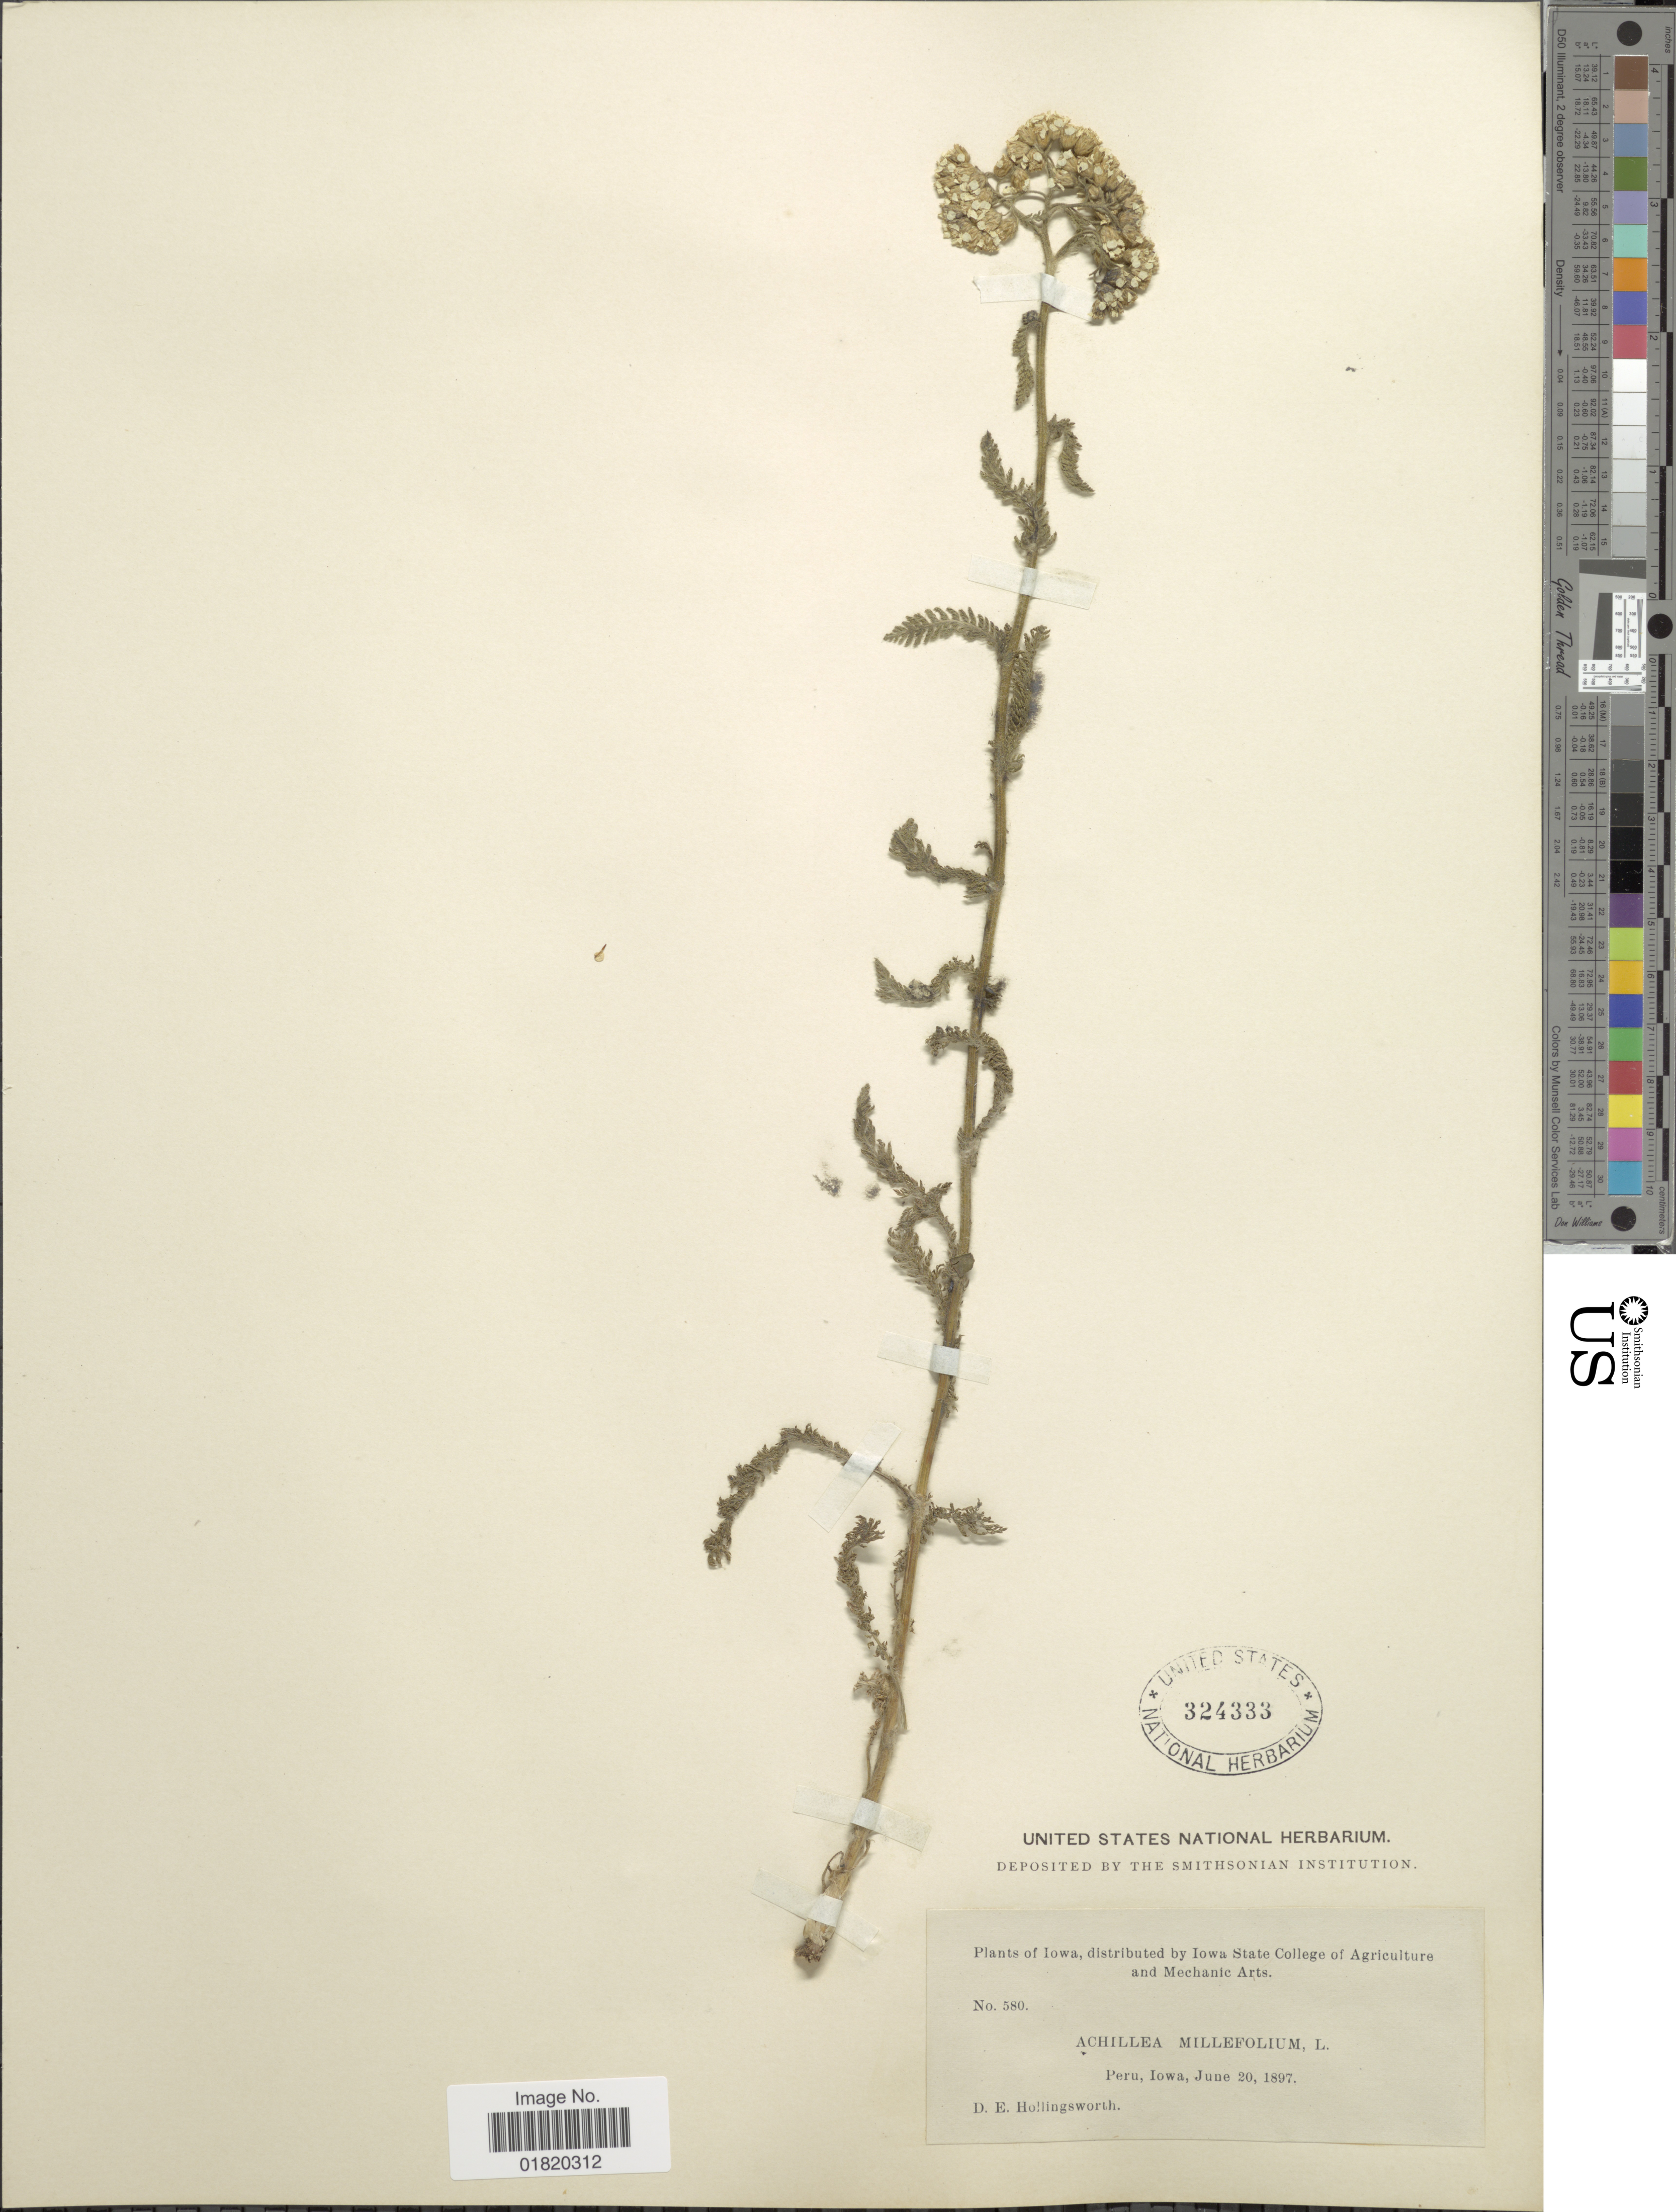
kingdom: Plantae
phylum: Tracheophyta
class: Magnoliopsida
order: Asterales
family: Asteraceae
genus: Achillea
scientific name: Achillea occidentalis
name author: (DC.) Raf. ex Rydb.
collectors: D. Hollingsworth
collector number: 580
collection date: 1897-06-20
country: United States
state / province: Iowa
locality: Peru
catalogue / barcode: US 324333